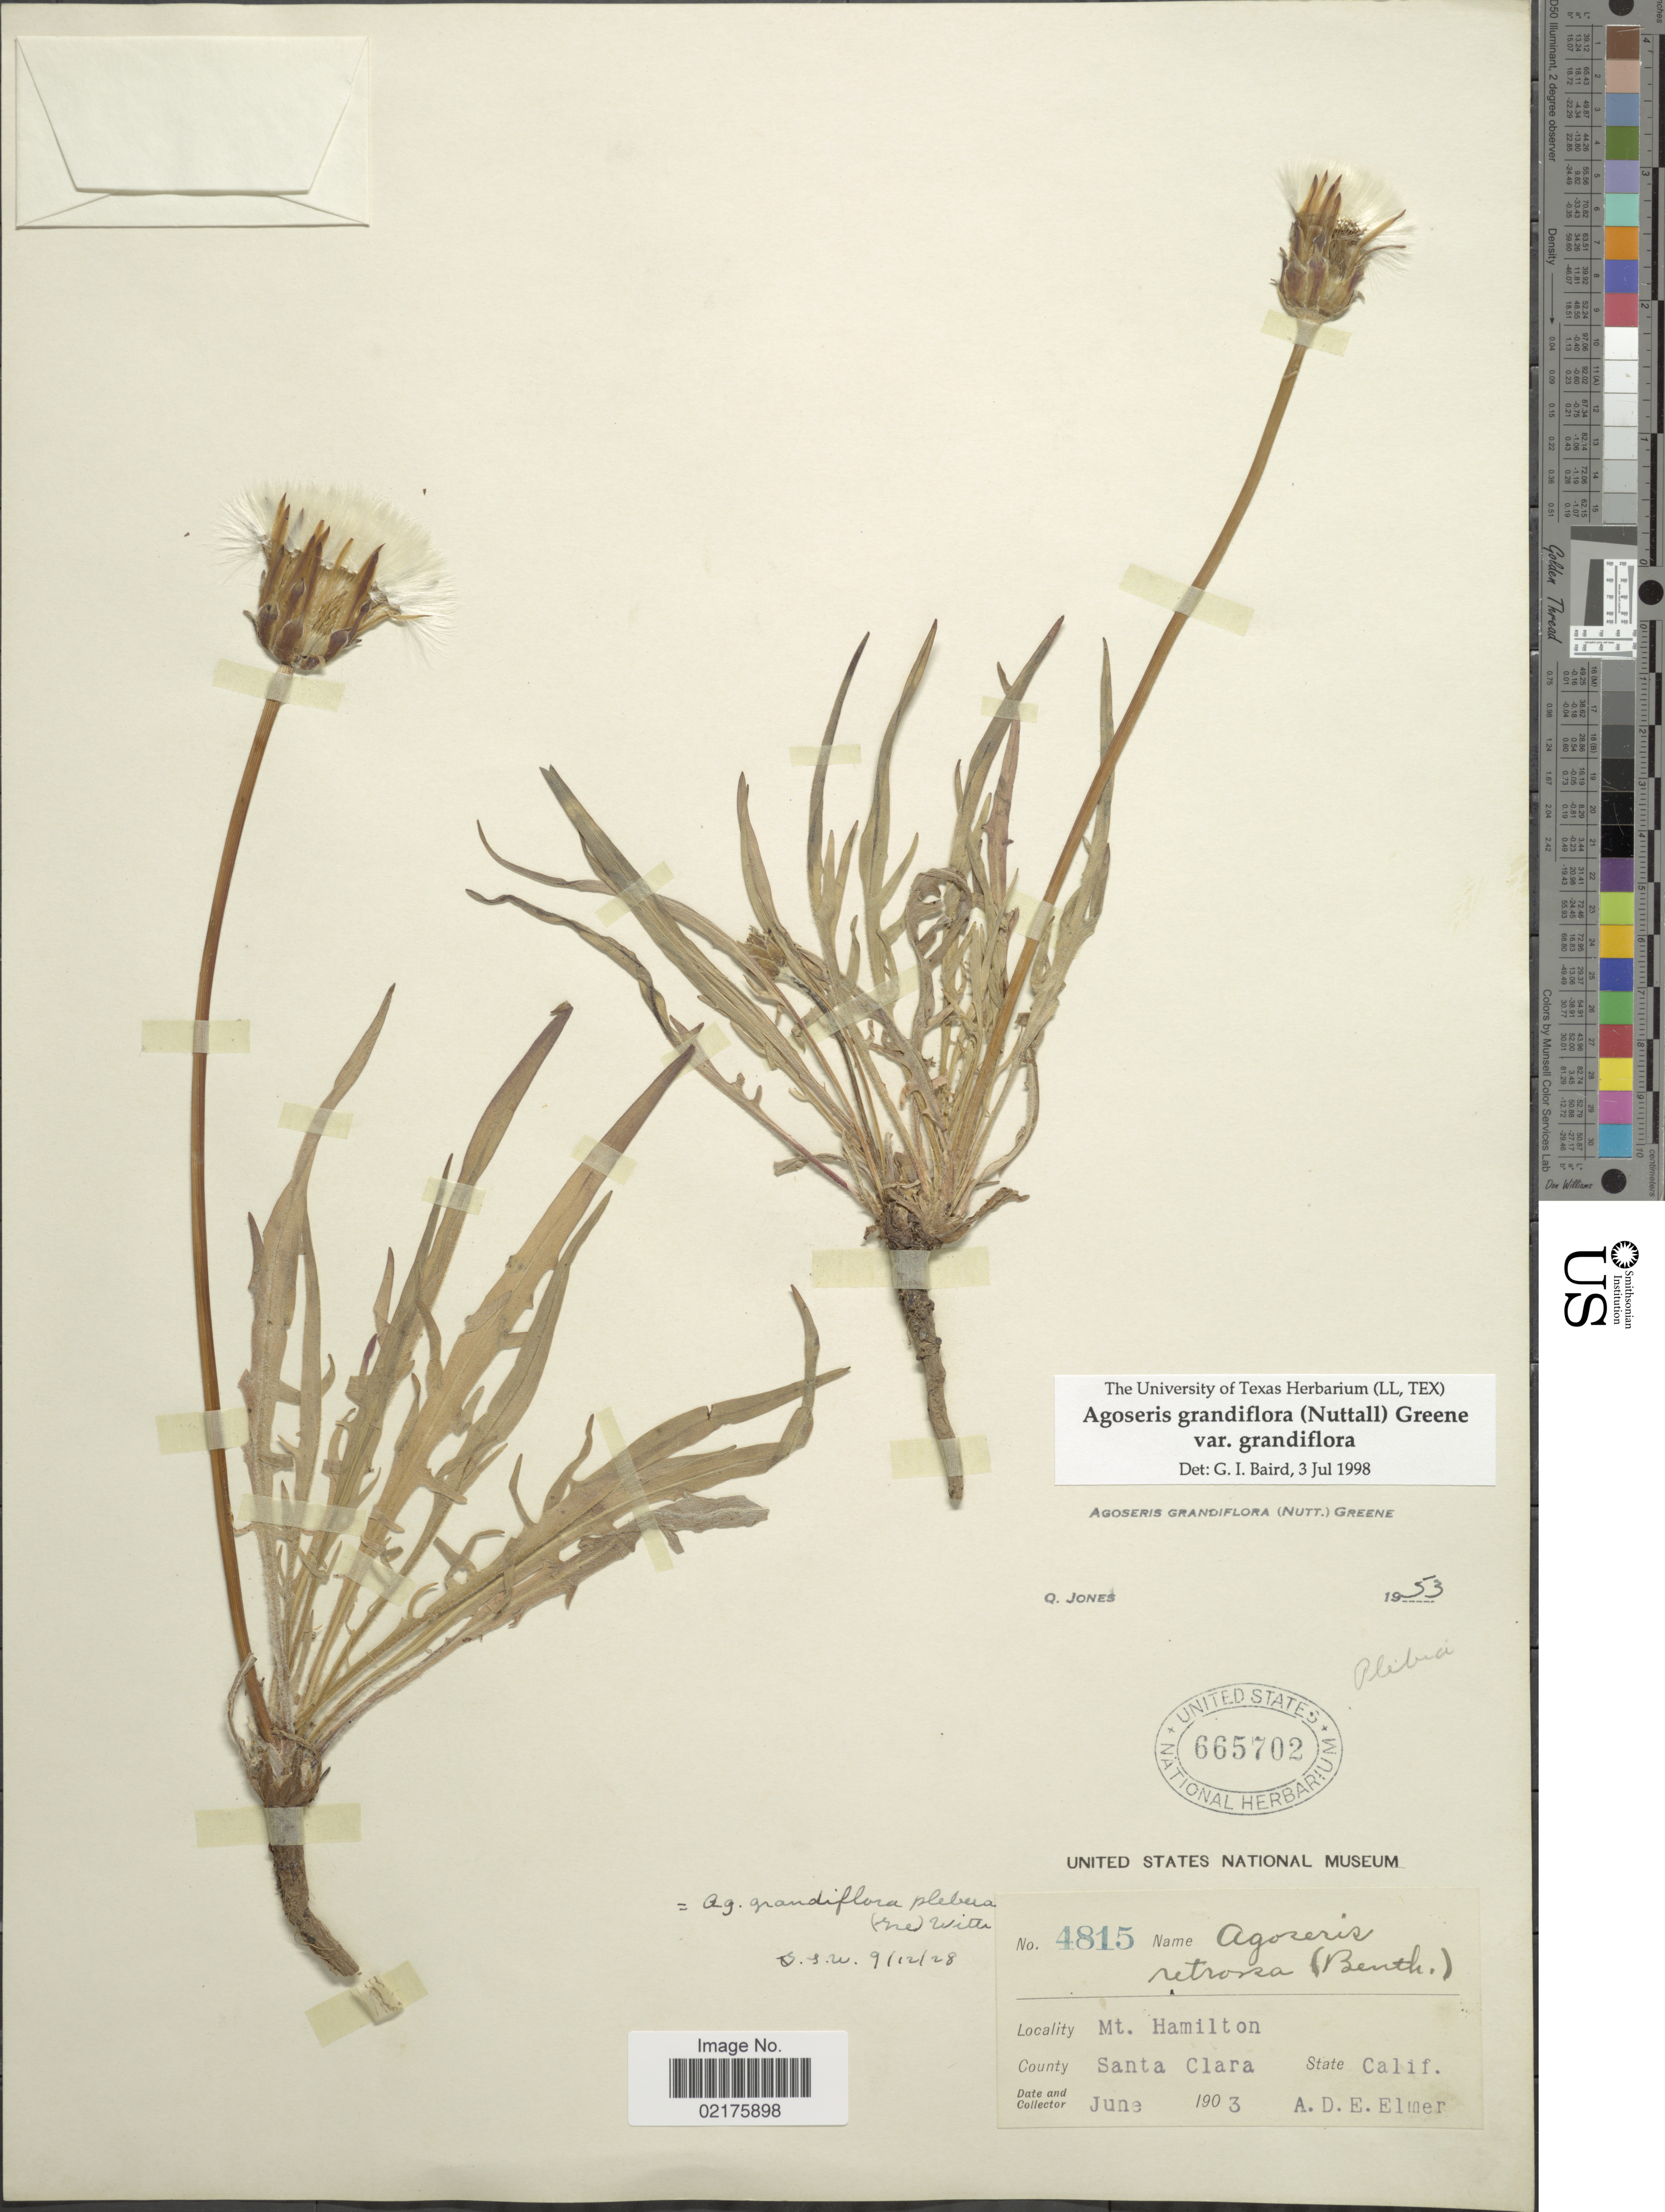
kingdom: Plantae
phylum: Tracheophyta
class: Magnoliopsida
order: Asterales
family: Asteraceae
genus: Agoseris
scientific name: Agoseris grandiflora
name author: (Nutt.) Greene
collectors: A. D. E. Elmer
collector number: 4815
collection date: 1903-06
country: United States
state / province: California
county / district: Santa Clara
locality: County Santa Clara, Mt. Hamilton, Calif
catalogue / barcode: US 665702